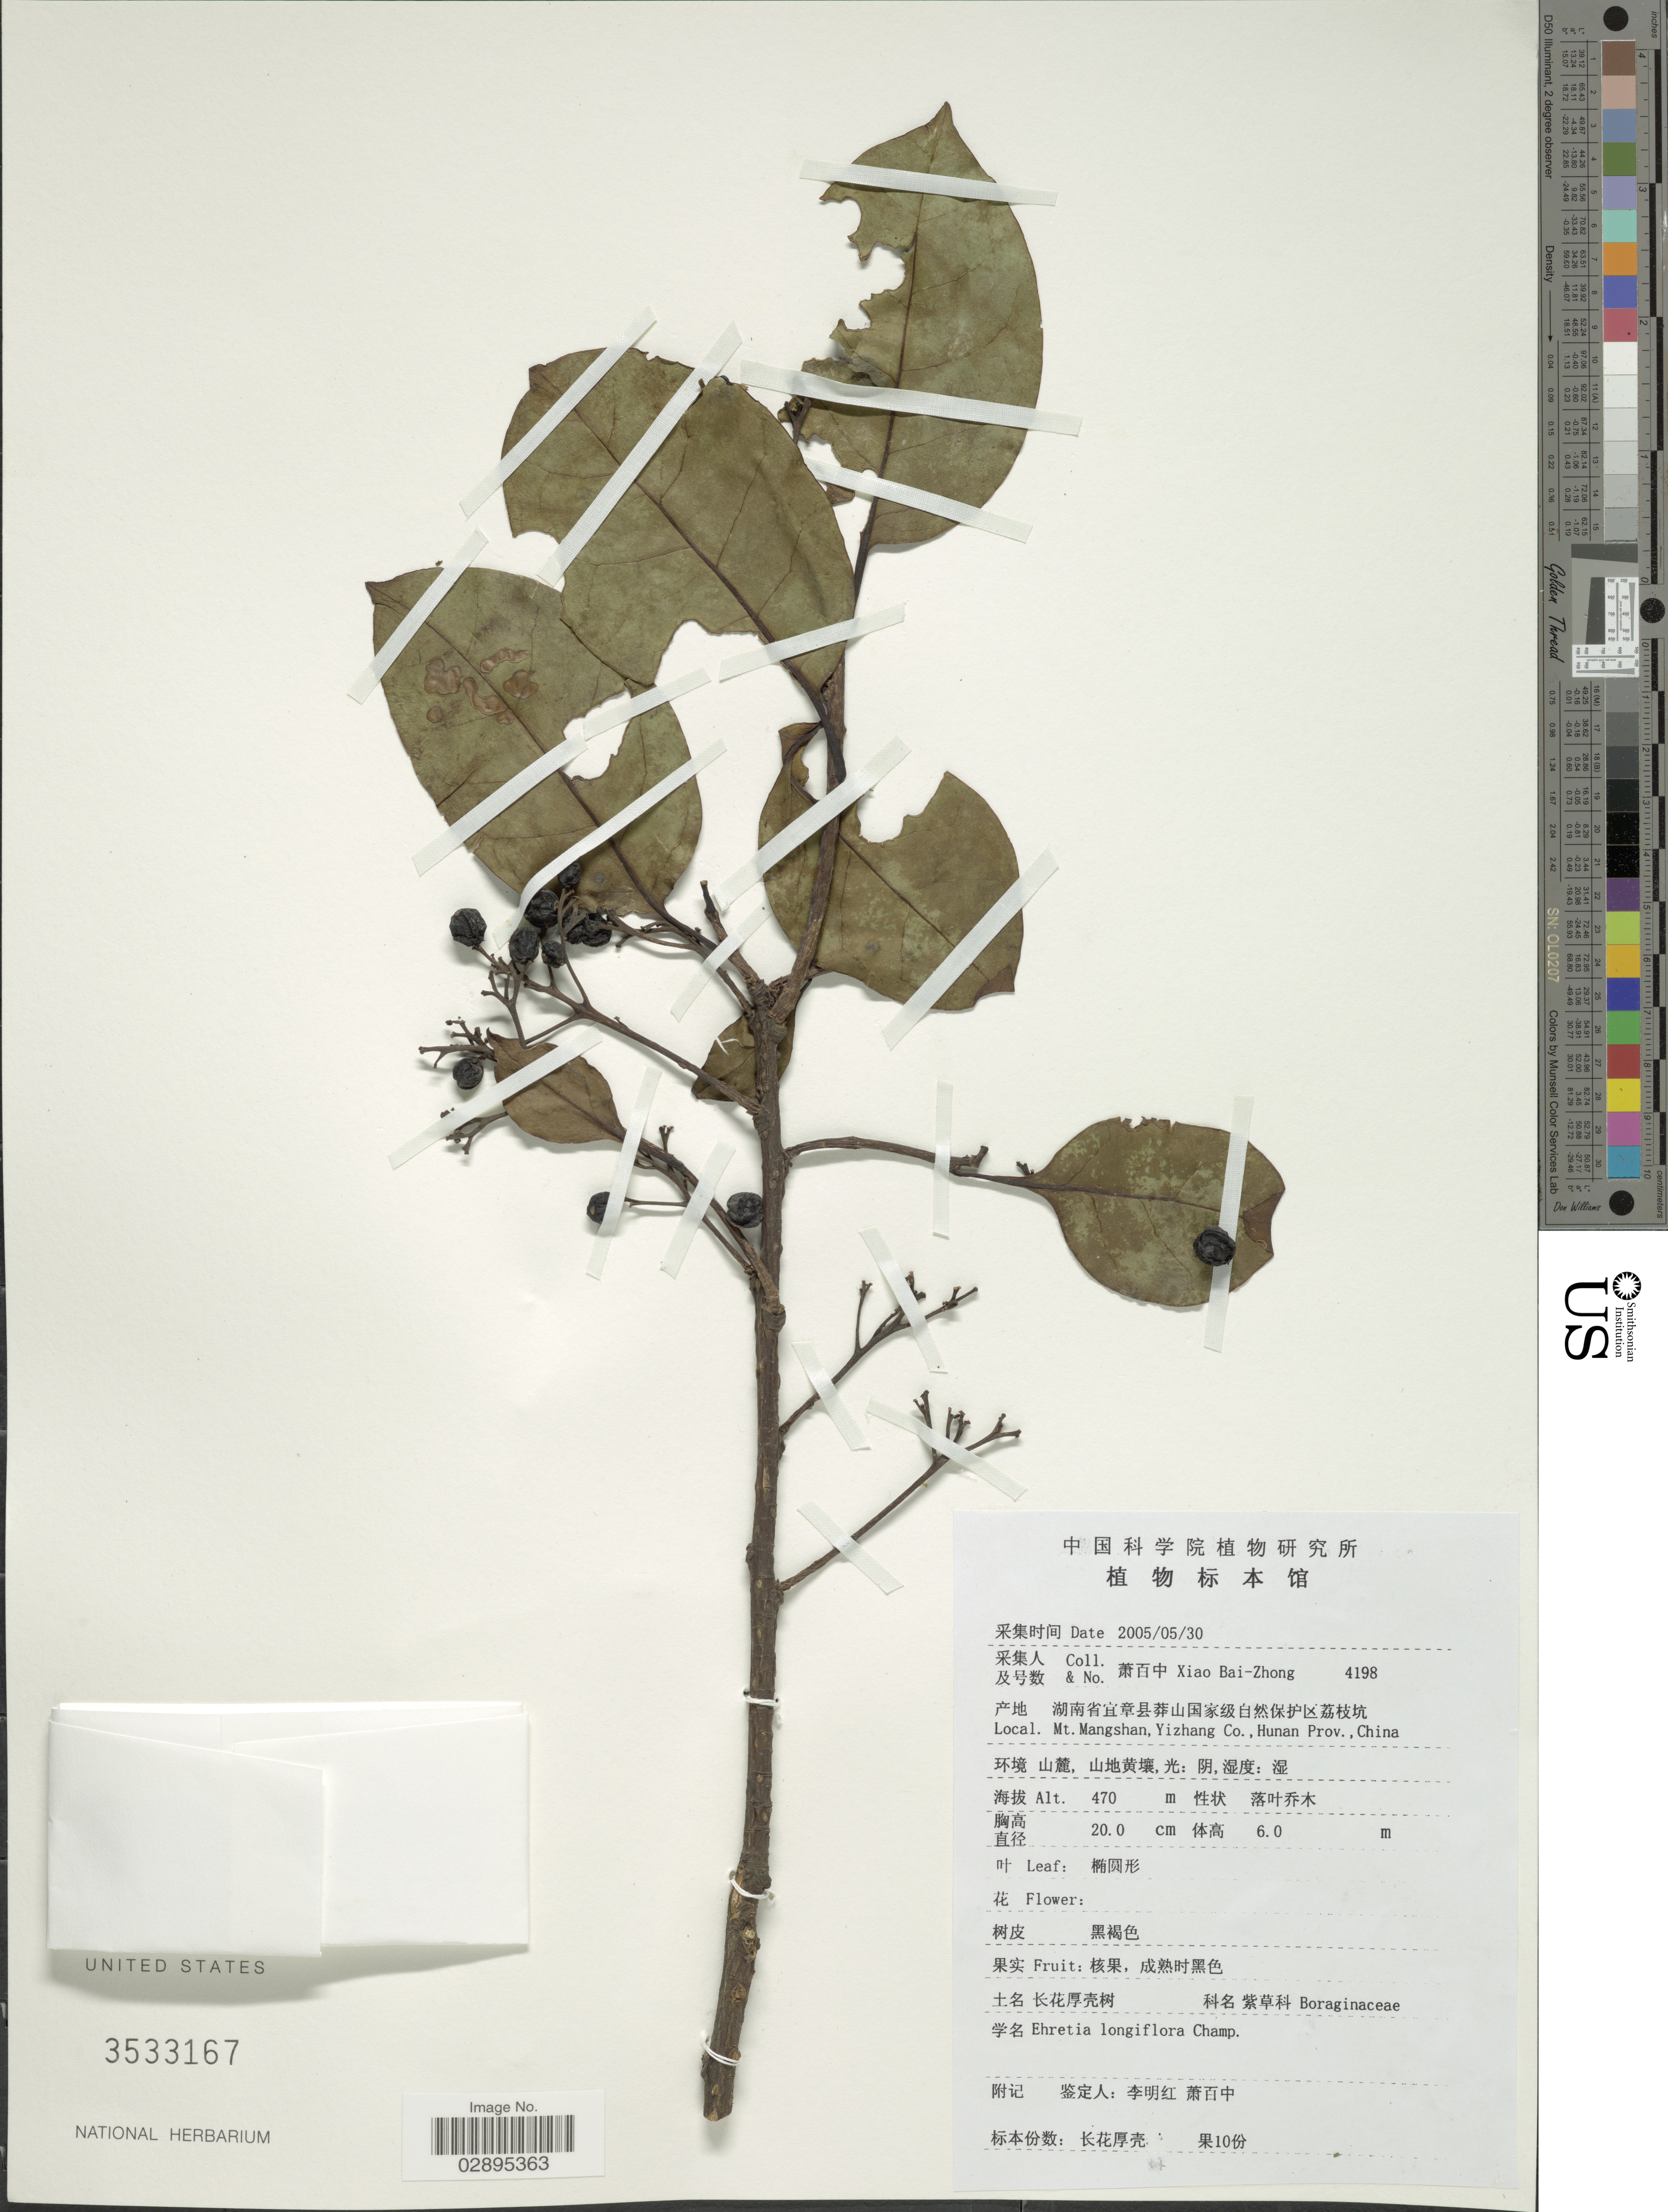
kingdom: Plantae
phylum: Tracheophyta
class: Magnoliopsida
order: Boraginales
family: Ehretiaceae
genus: Ehretia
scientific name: Ehretia longiflora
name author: Champ. ex Benth.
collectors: B. Z. Xiao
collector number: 4198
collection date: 2005-05-30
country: China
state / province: Hunan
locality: Mt. Mangshan, Yizhang Co.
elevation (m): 470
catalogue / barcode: US 3533167